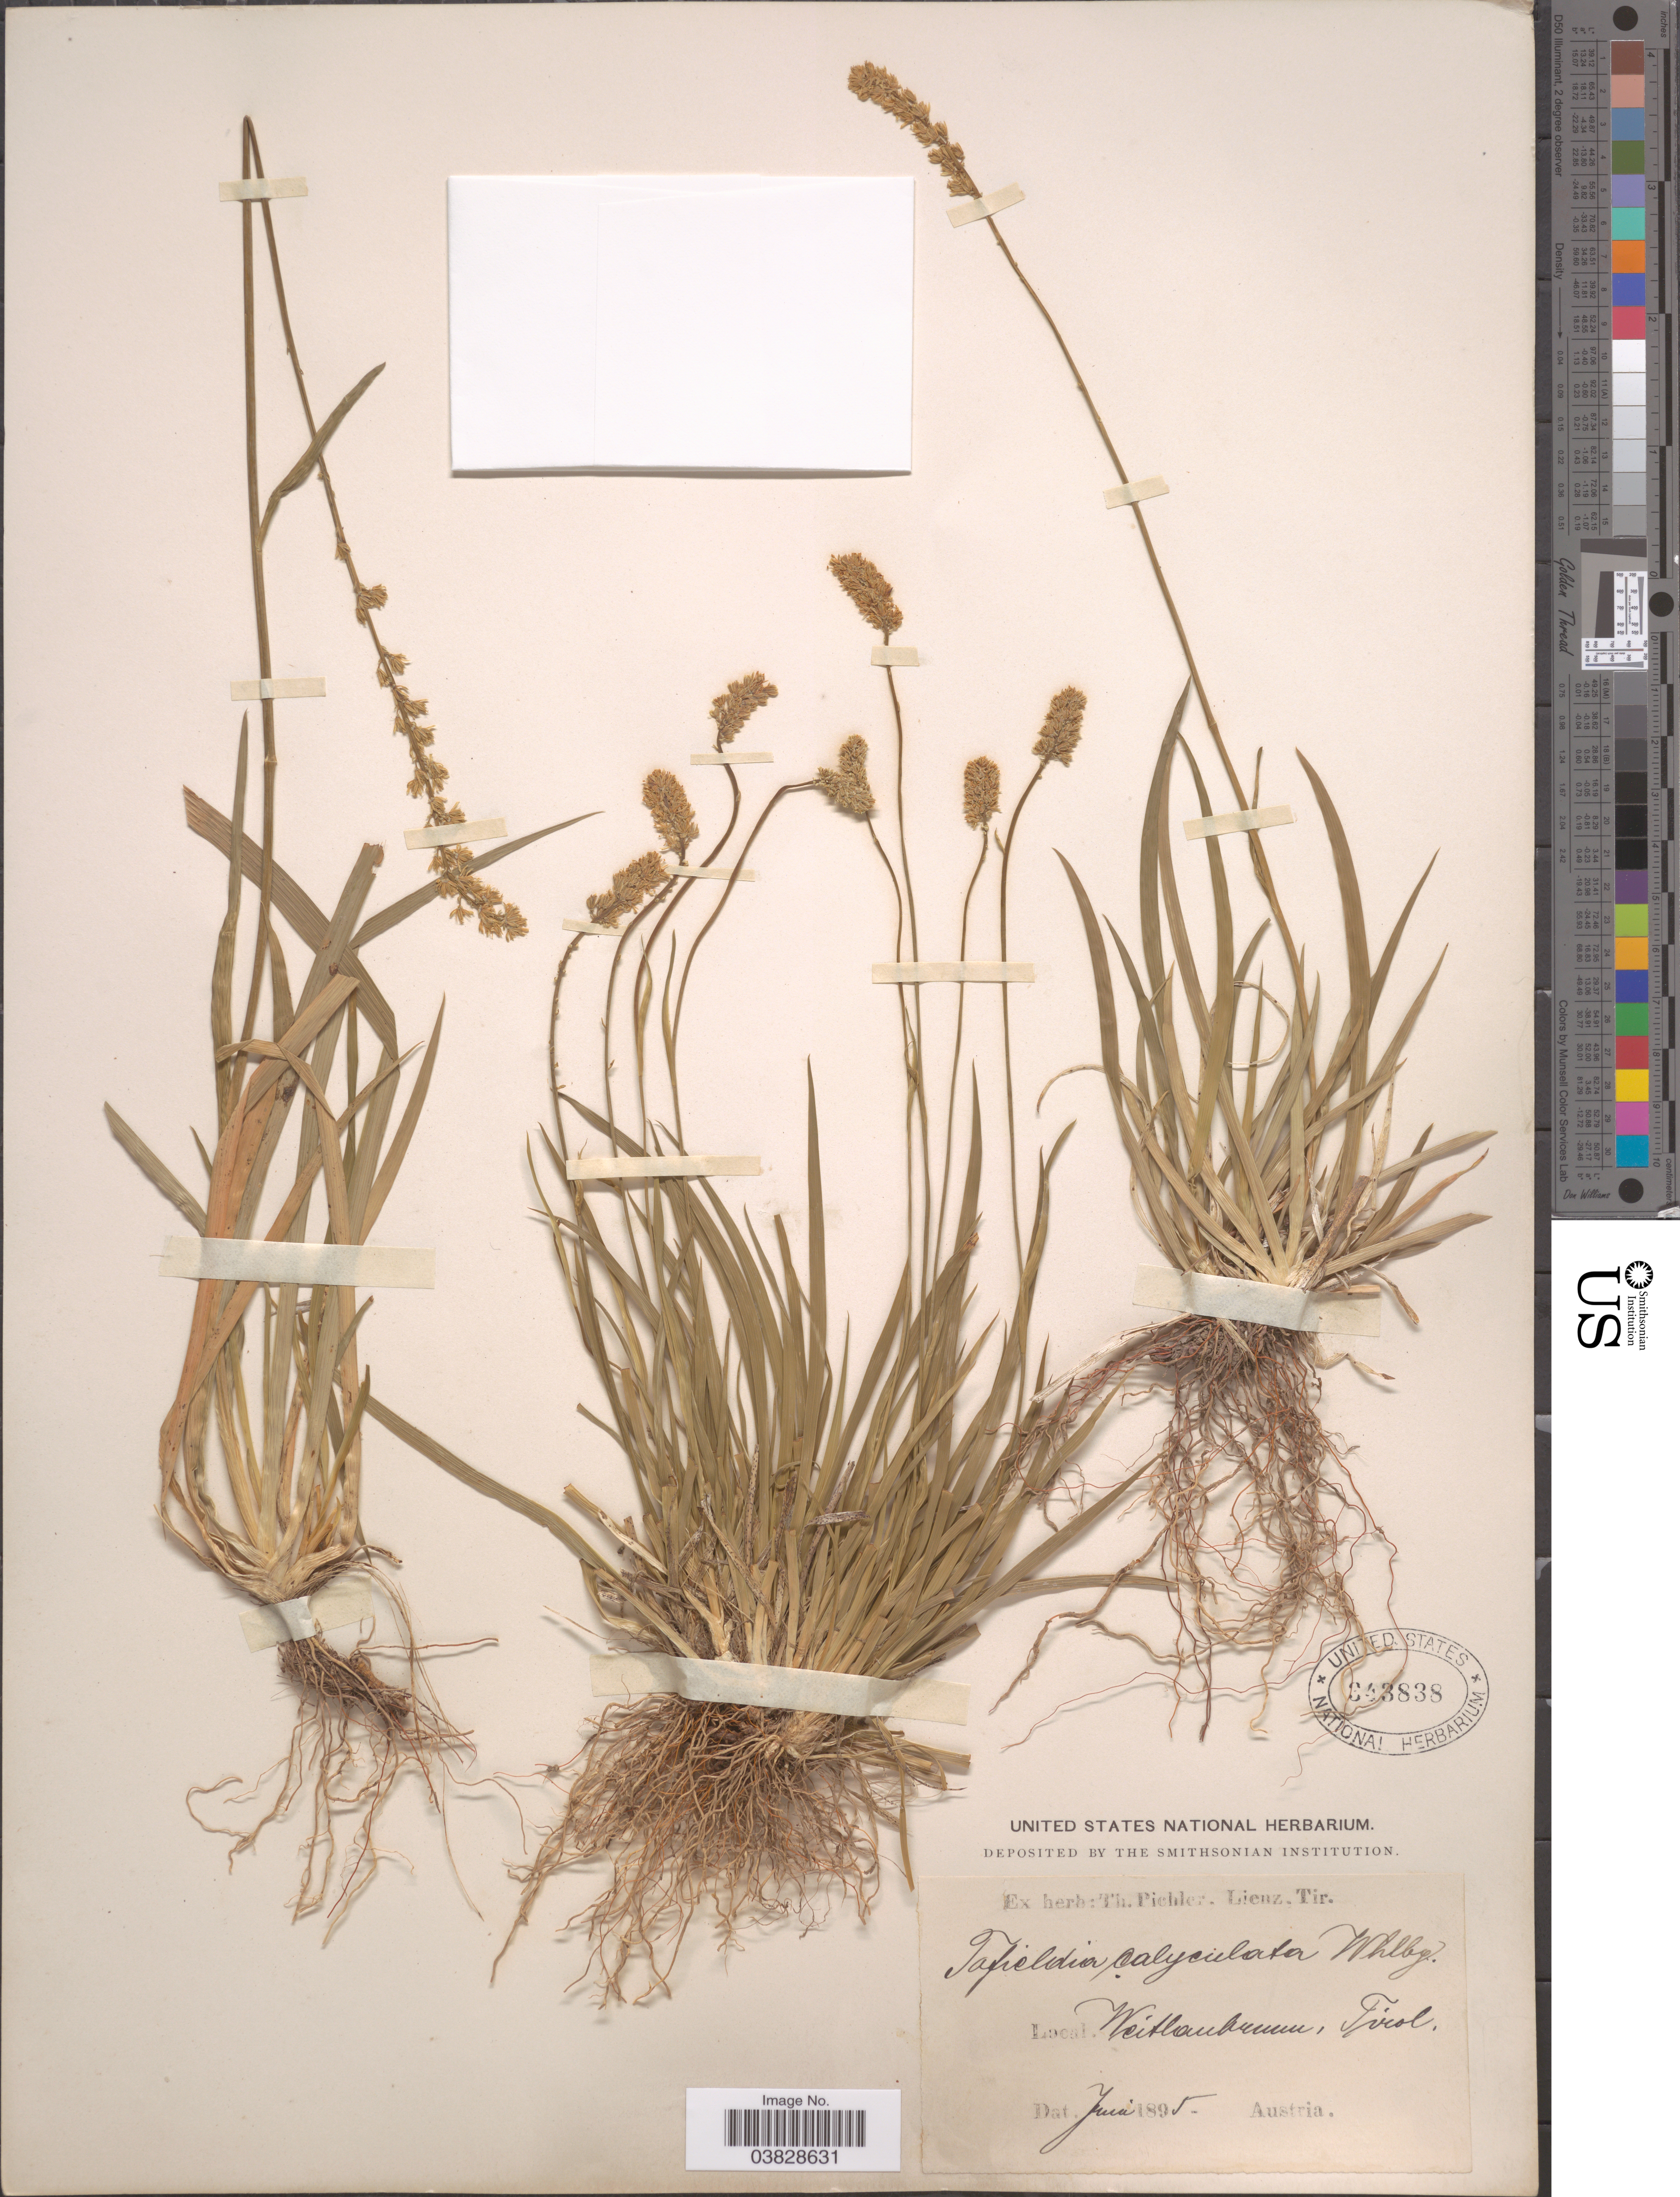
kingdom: Plantae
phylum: Tracheophyta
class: Liliopsida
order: Alismatales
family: Tofieldiaceae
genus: Tofieldia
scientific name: Tofieldia calyculata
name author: (L.) Wahlenb.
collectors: ex herb. T. Pichler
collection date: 1895-06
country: Austria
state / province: Tirol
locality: [illegible text].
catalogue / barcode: US 343838